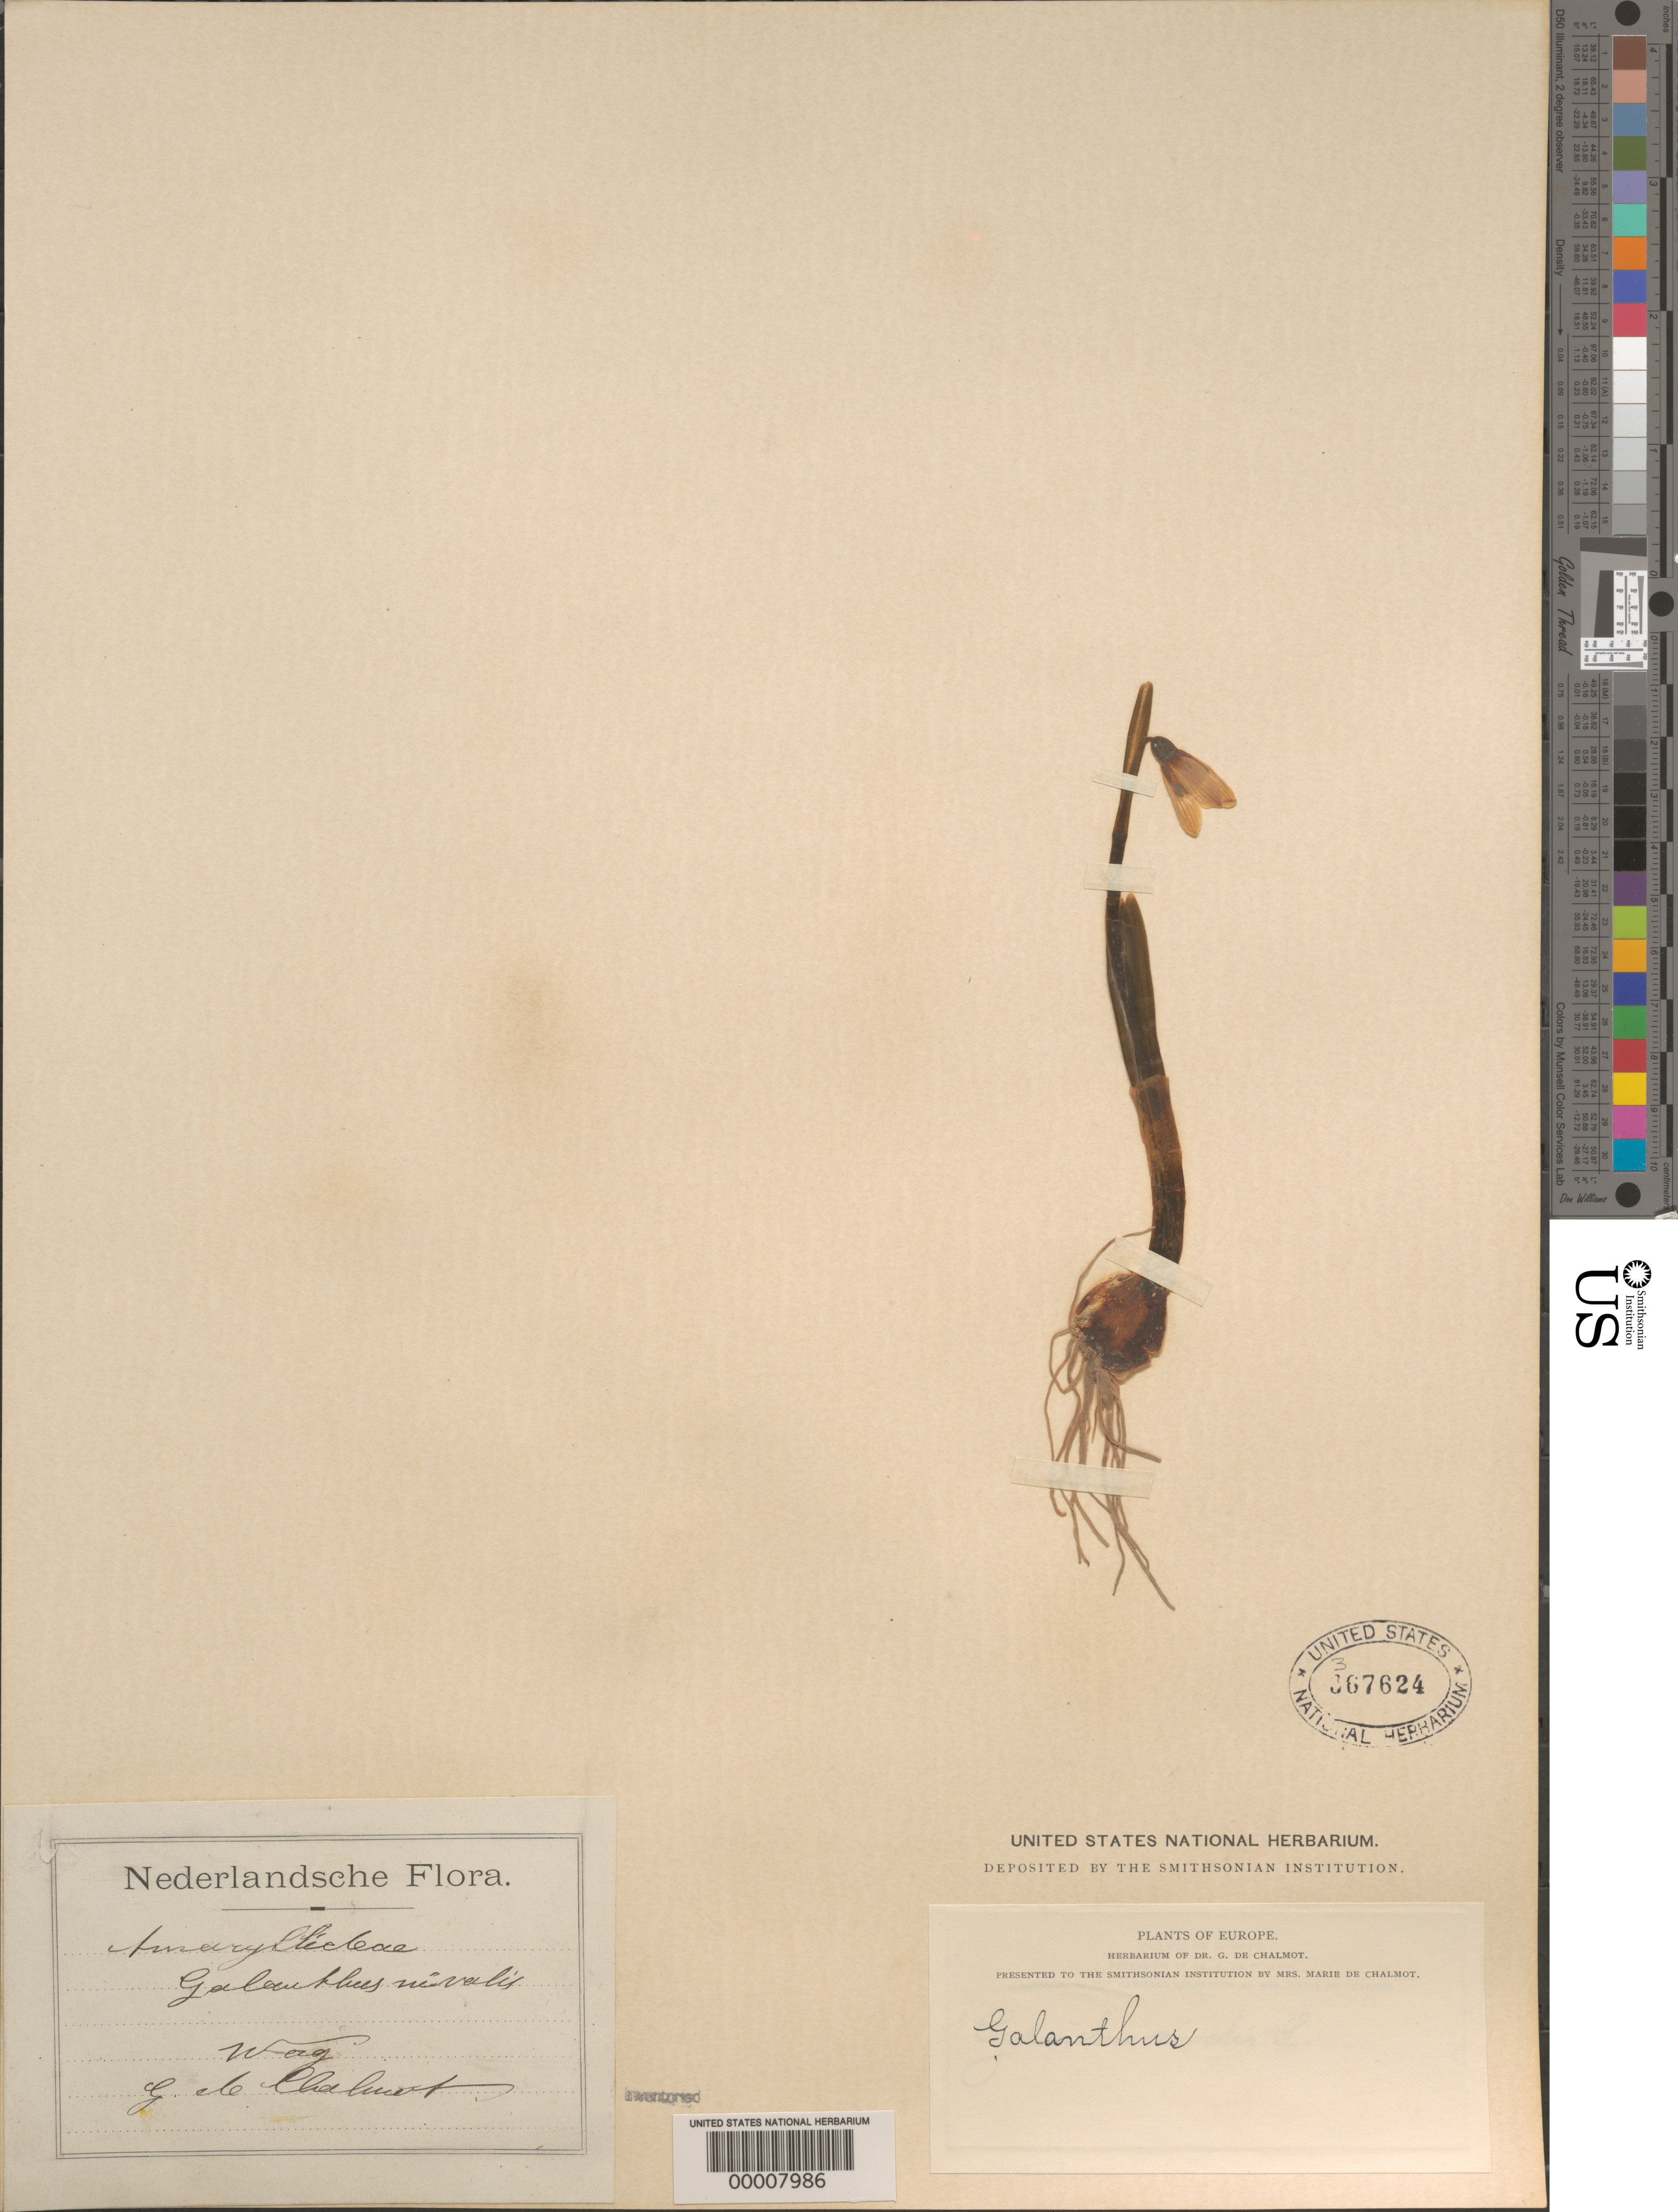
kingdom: Plantae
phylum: Tracheophyta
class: Liliopsida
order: Asparagales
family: Amaryllidaceae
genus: Galanthus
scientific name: Galanthus nivalis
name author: L.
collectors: G. de Chalmot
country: Netherlands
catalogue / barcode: US 367624